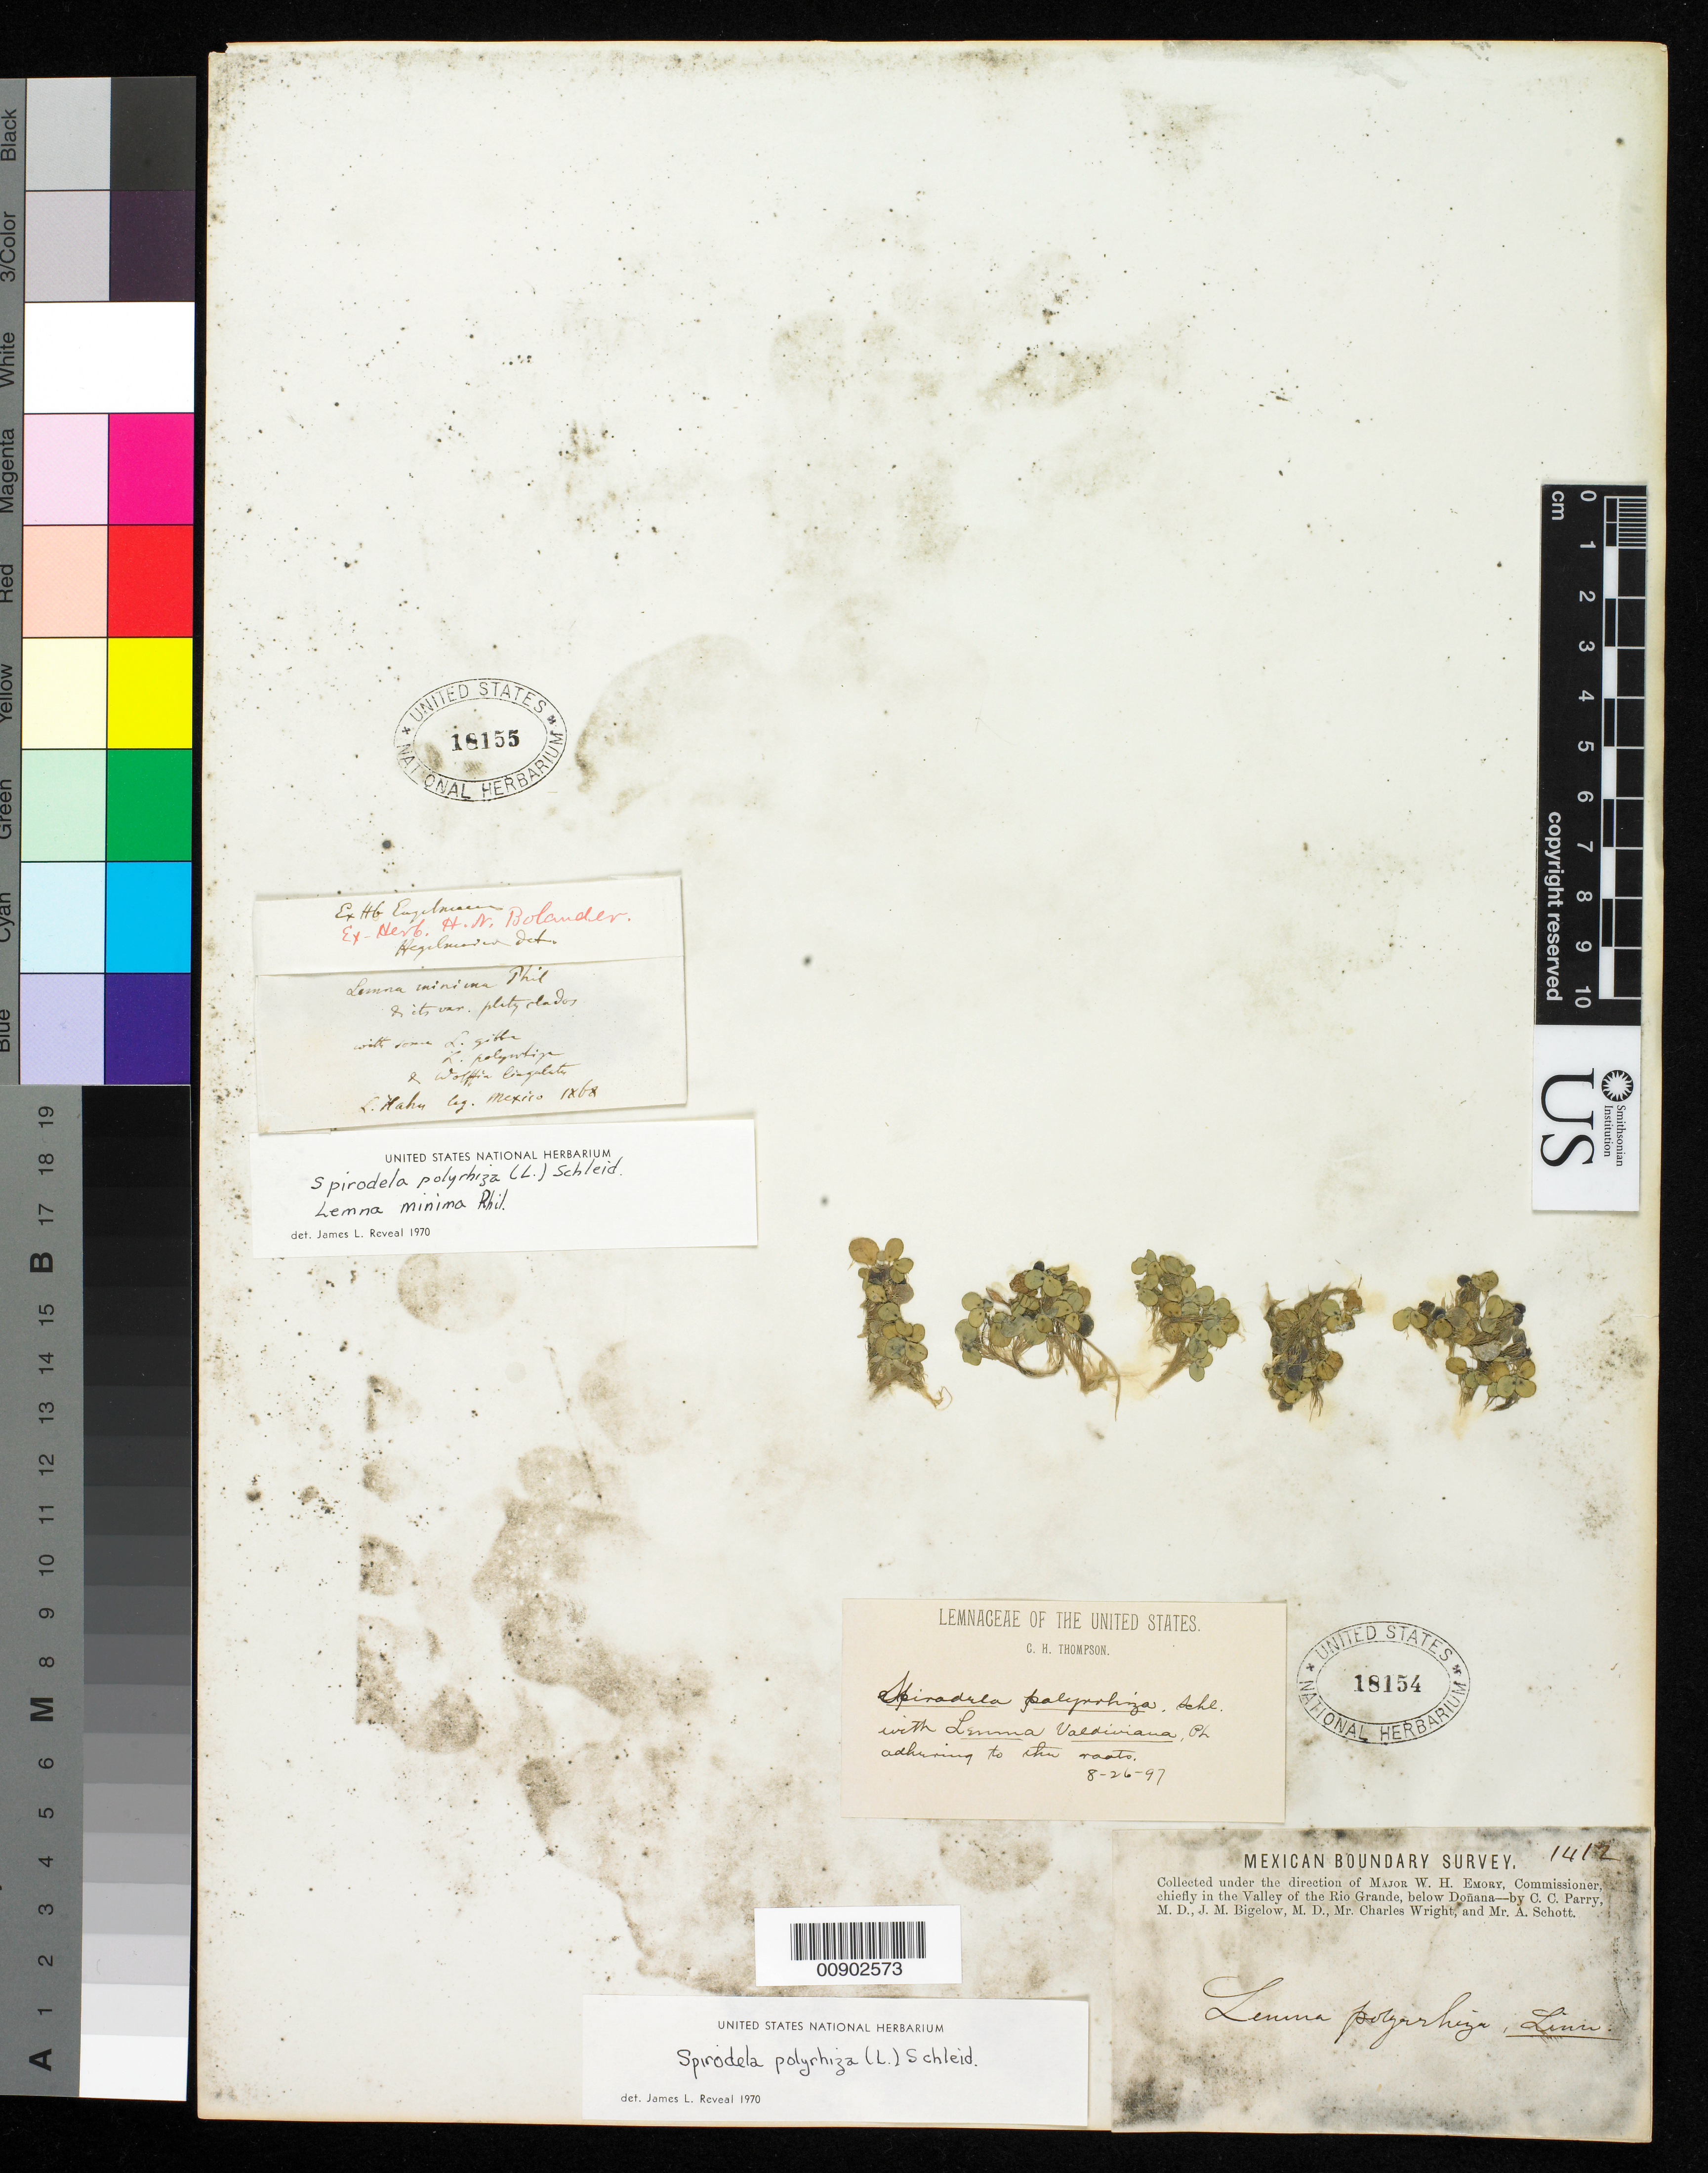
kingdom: Plantae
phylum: Tracheophyta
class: Liliopsida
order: Alismatales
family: Araceae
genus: Spirodela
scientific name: Spirodela polyrrhiza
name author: (L.) Schleid.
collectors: C. C. Parry, J. M. Bigelow, C. Wright & A. C. V. Schott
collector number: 1412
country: United States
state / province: New Mexico / Texas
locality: Valley of the Rio Grande, below Doñana.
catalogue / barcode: US 18154-2